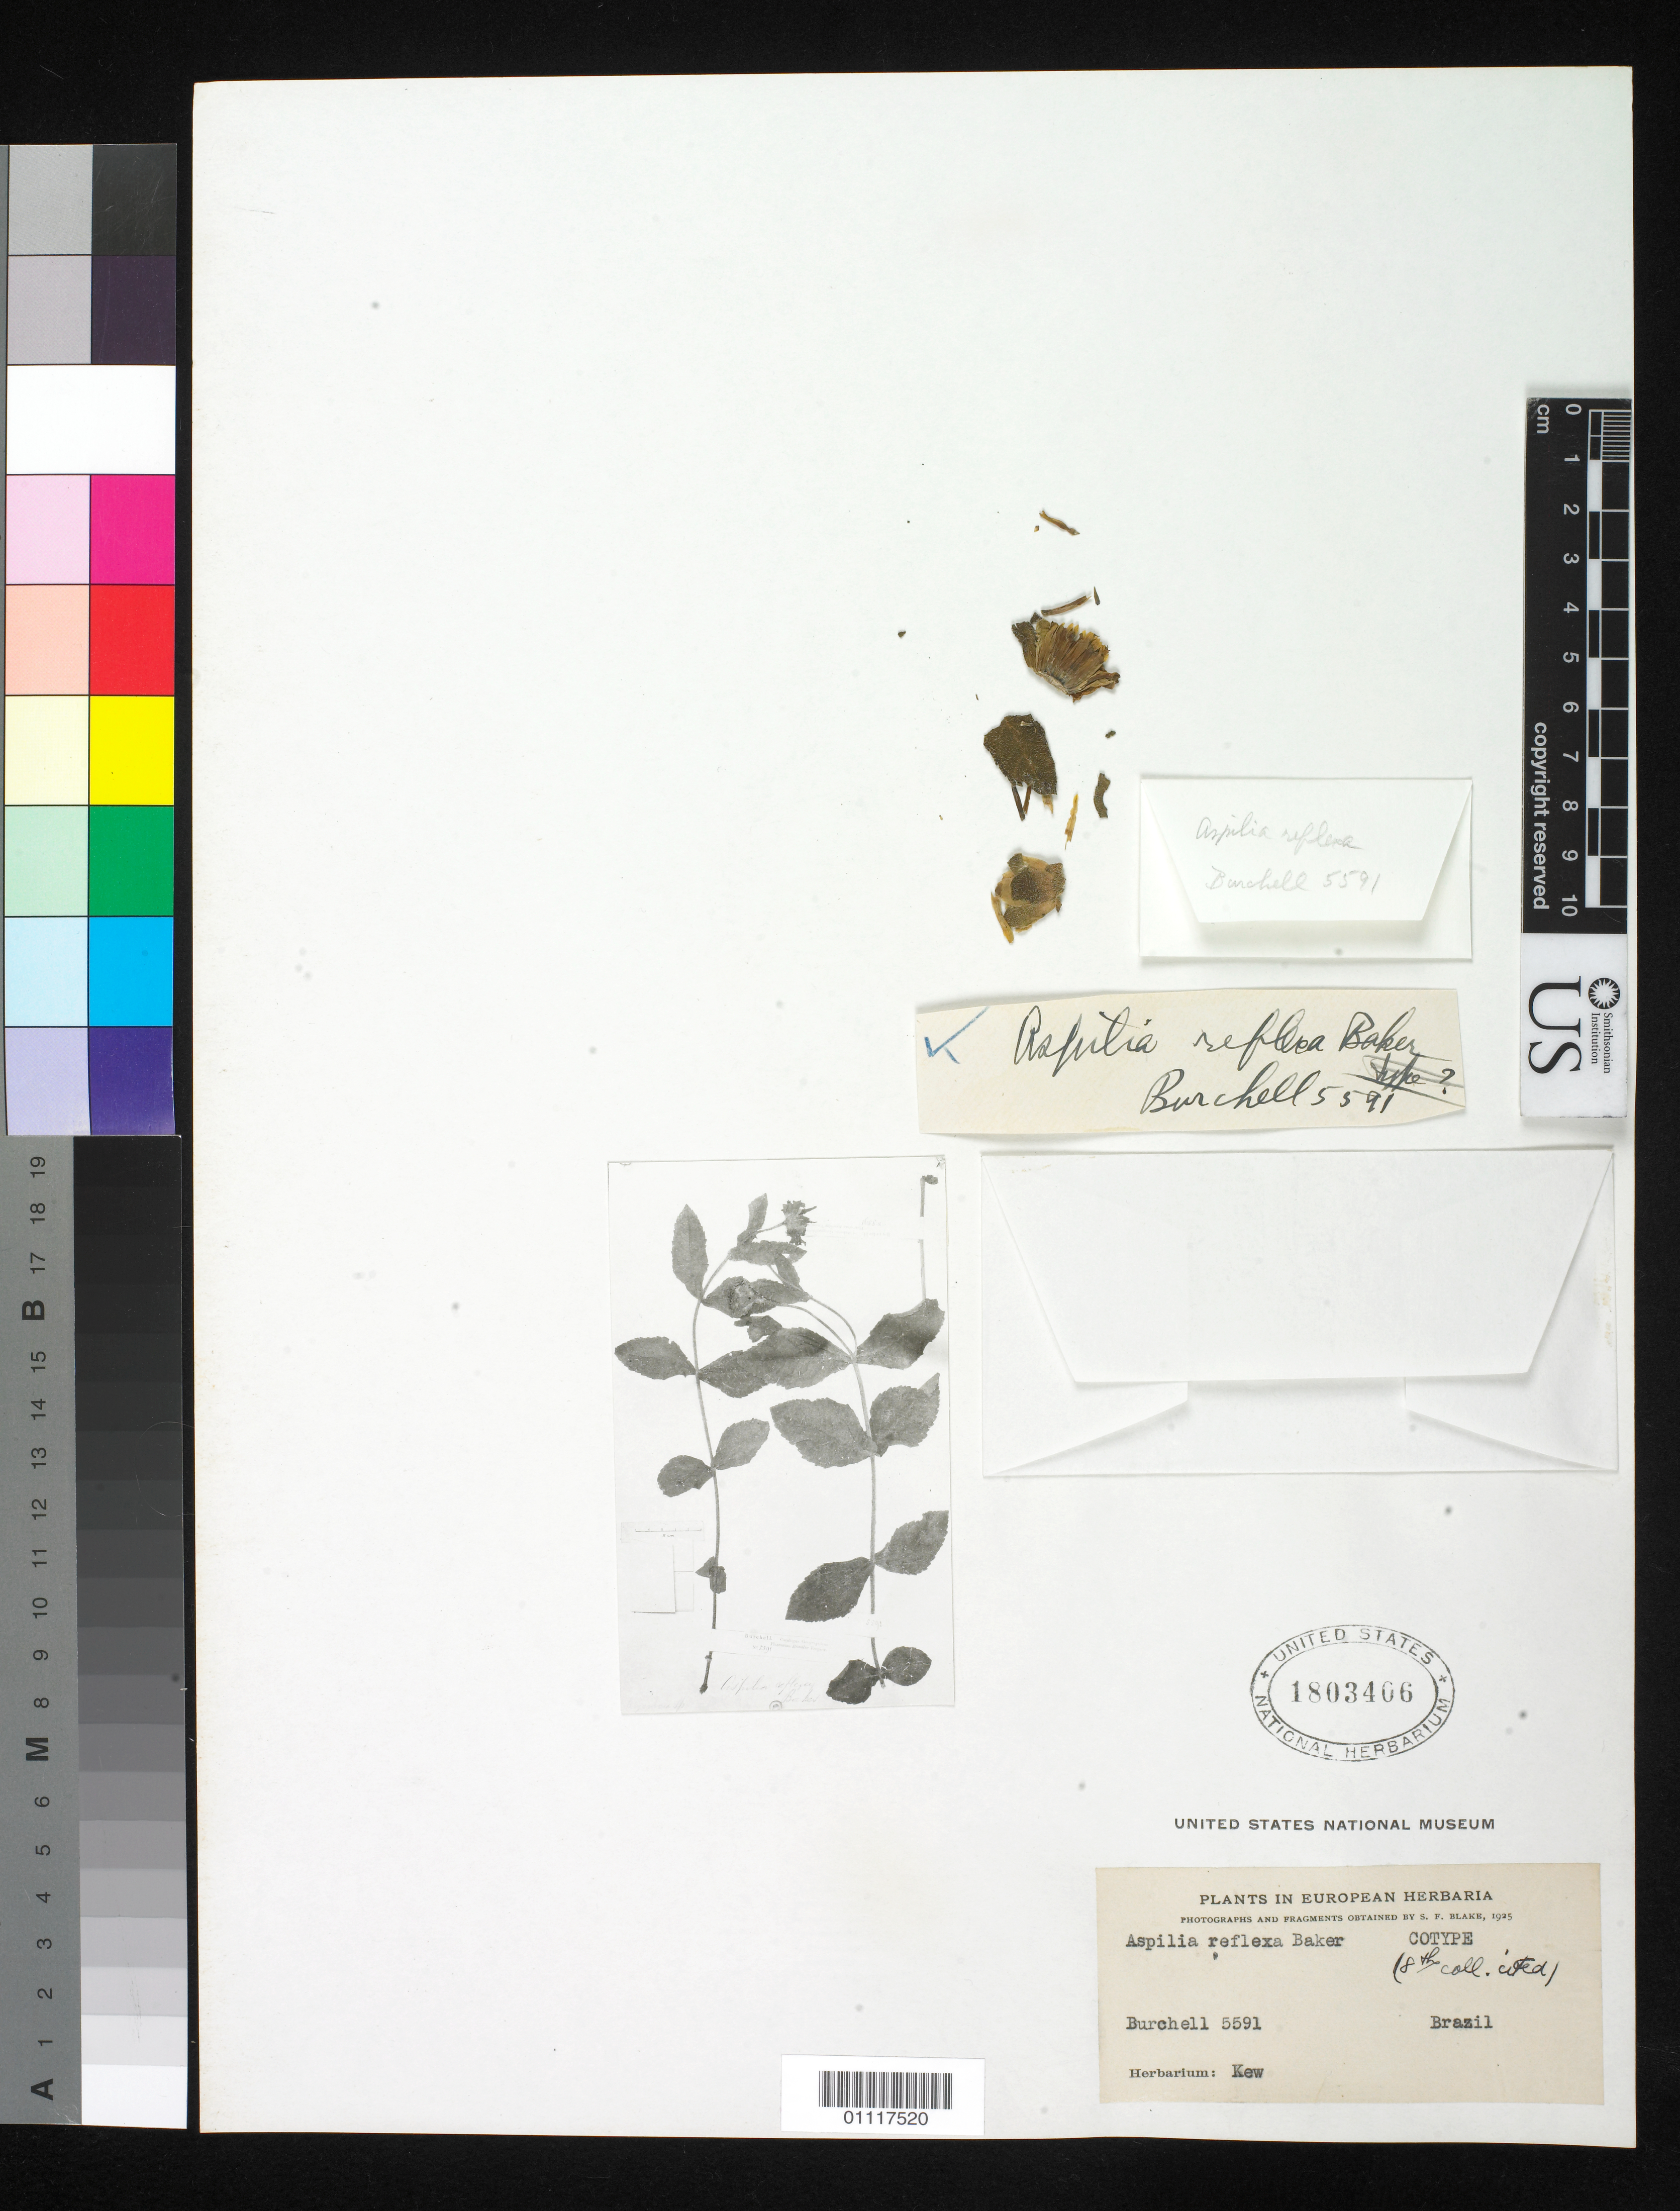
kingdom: Plantae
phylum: Tracheophyta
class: Magnoliopsida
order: Asterales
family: Asteraceae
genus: Aspilia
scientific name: Aspilia reflexa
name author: Baker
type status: Syntype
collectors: W. J. Burchell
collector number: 5591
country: Brazil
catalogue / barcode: US 1803406